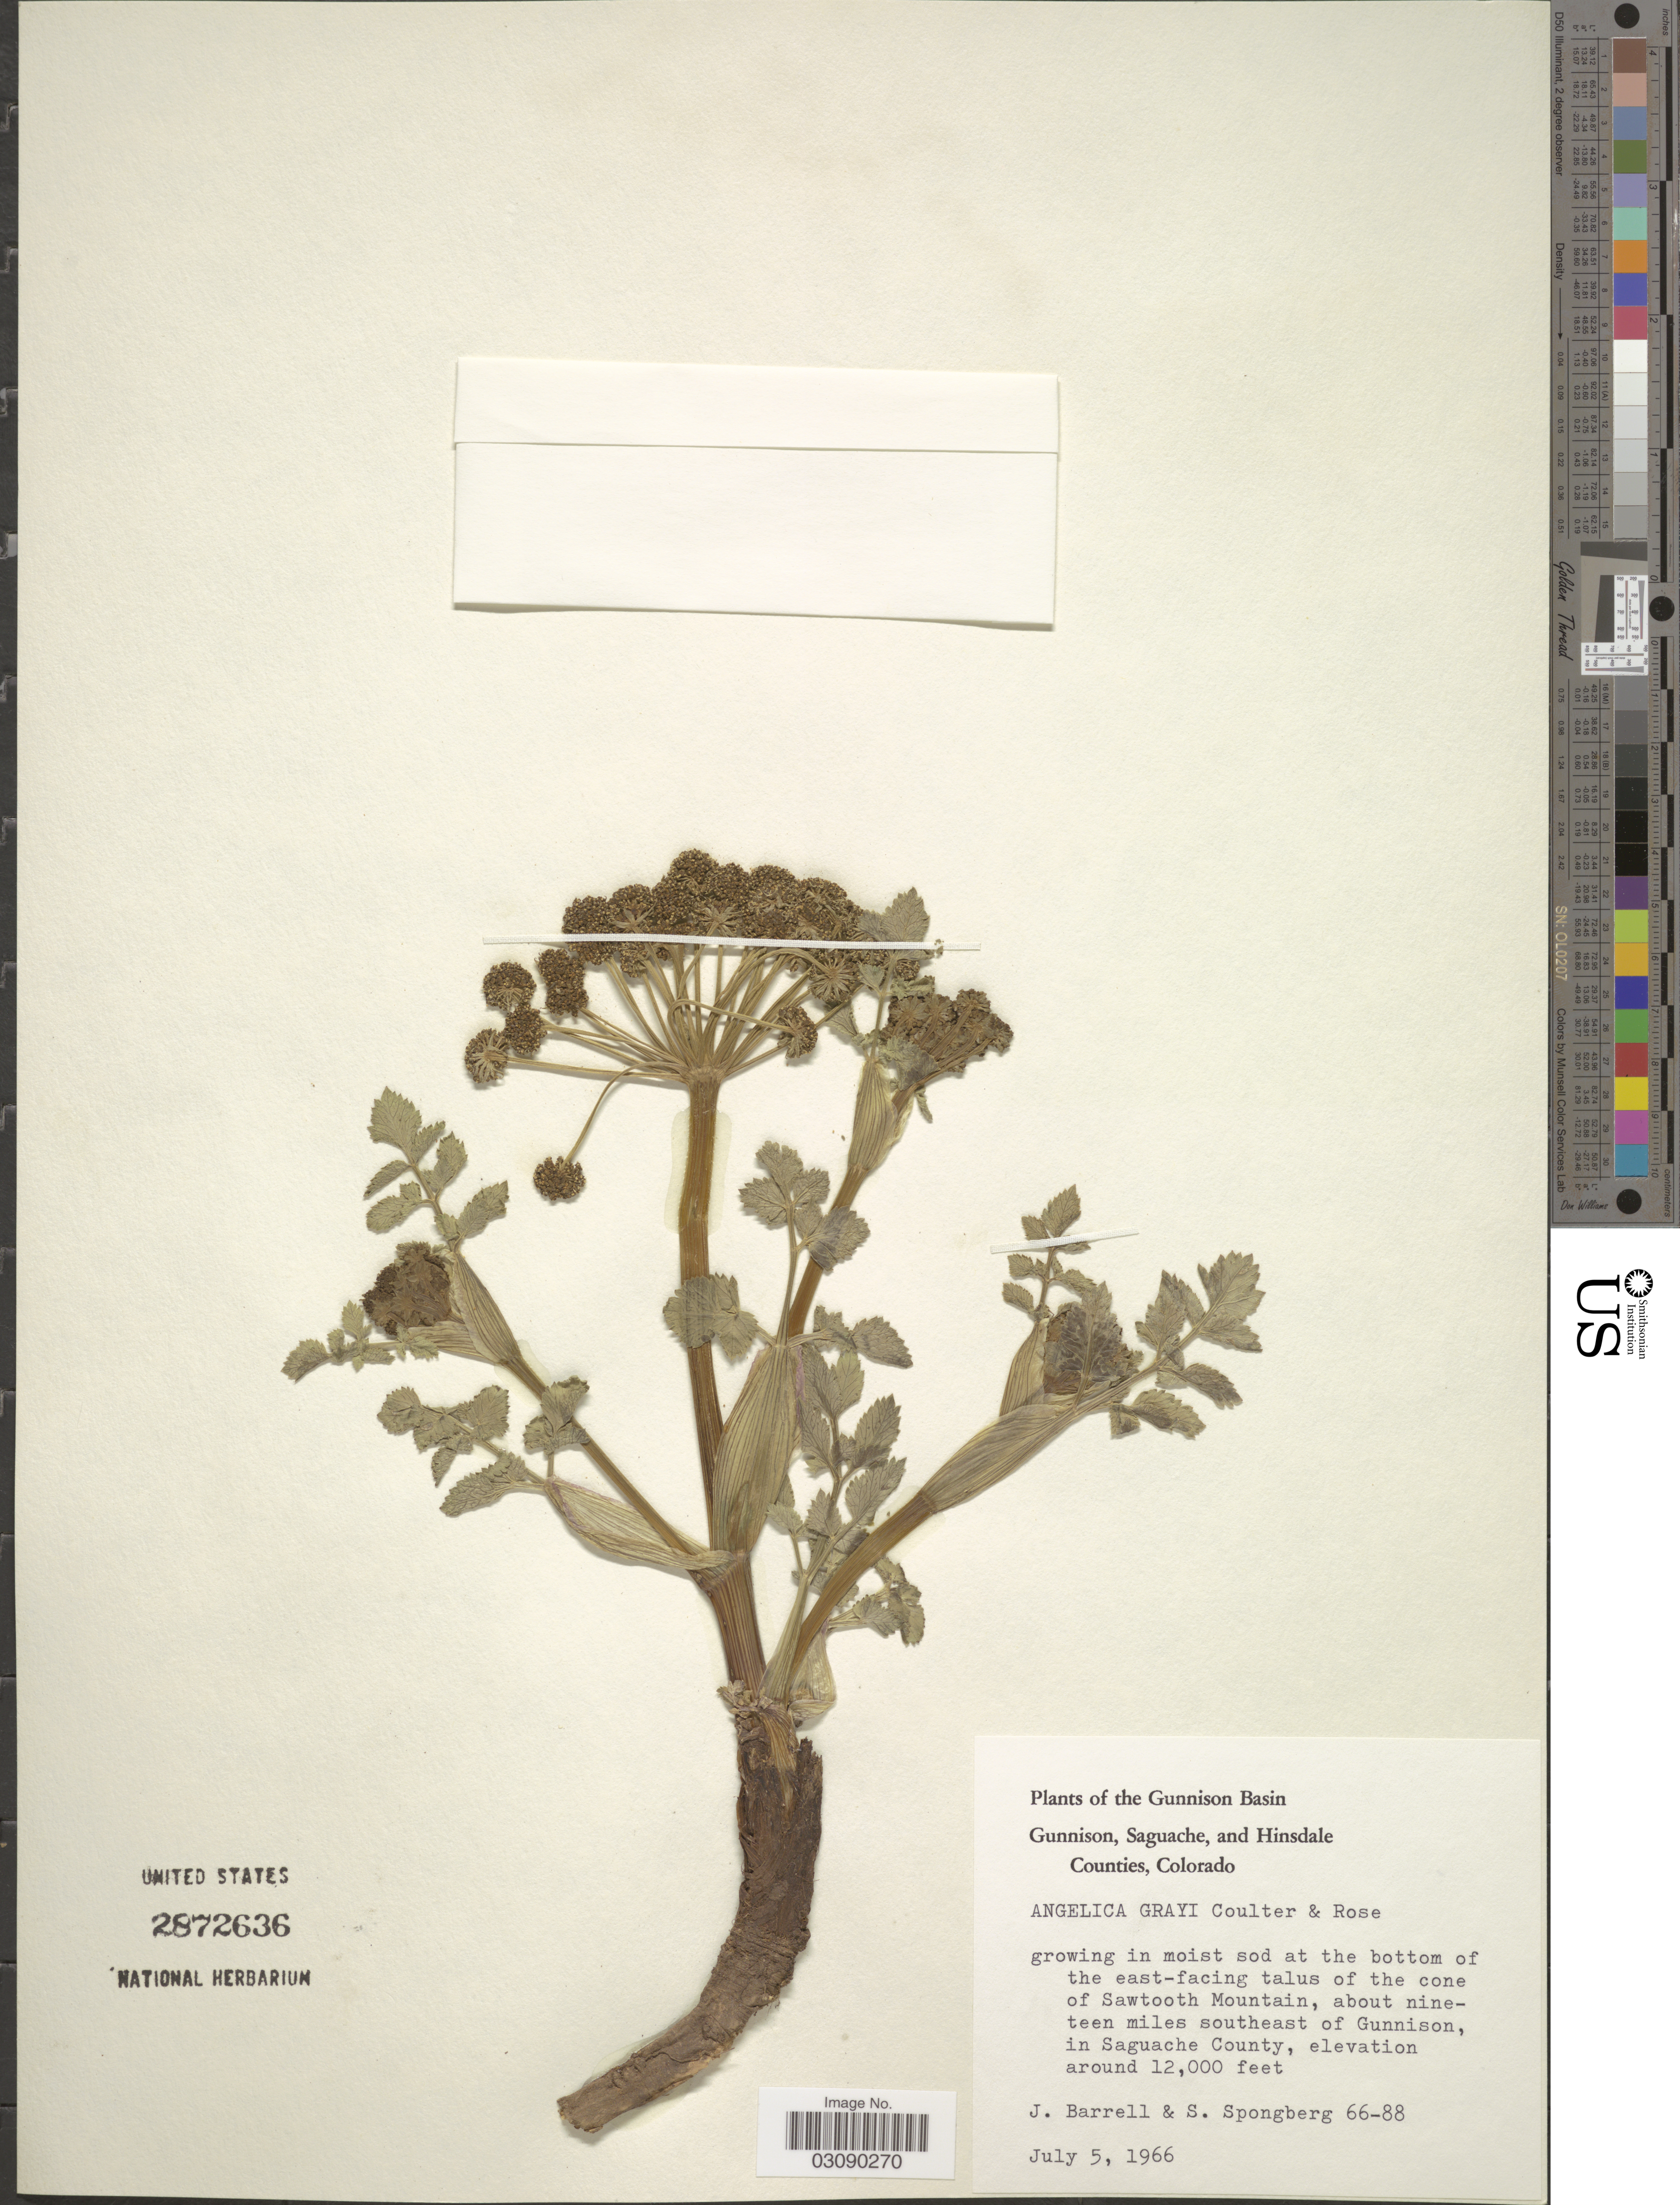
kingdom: Plantae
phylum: Tracheophyta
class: Magnoliopsida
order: Apiales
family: Apiaceae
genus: Angelica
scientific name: Angelica grayi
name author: (J.M. Coult. & Rose) J.M. Coult. & Rose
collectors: J. Barrell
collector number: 66-88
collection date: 1966-07-05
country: United States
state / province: Colorado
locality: The Gunnison Basin, Gunnison, Saguache, and Hinsdale Counties, growing in moist sod at the bottom of the east-facing talus of the cone of Sawtooth Mountain, about nineteen miles southeast of Gunnison, in Saguache County.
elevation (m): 3658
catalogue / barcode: US 2872636